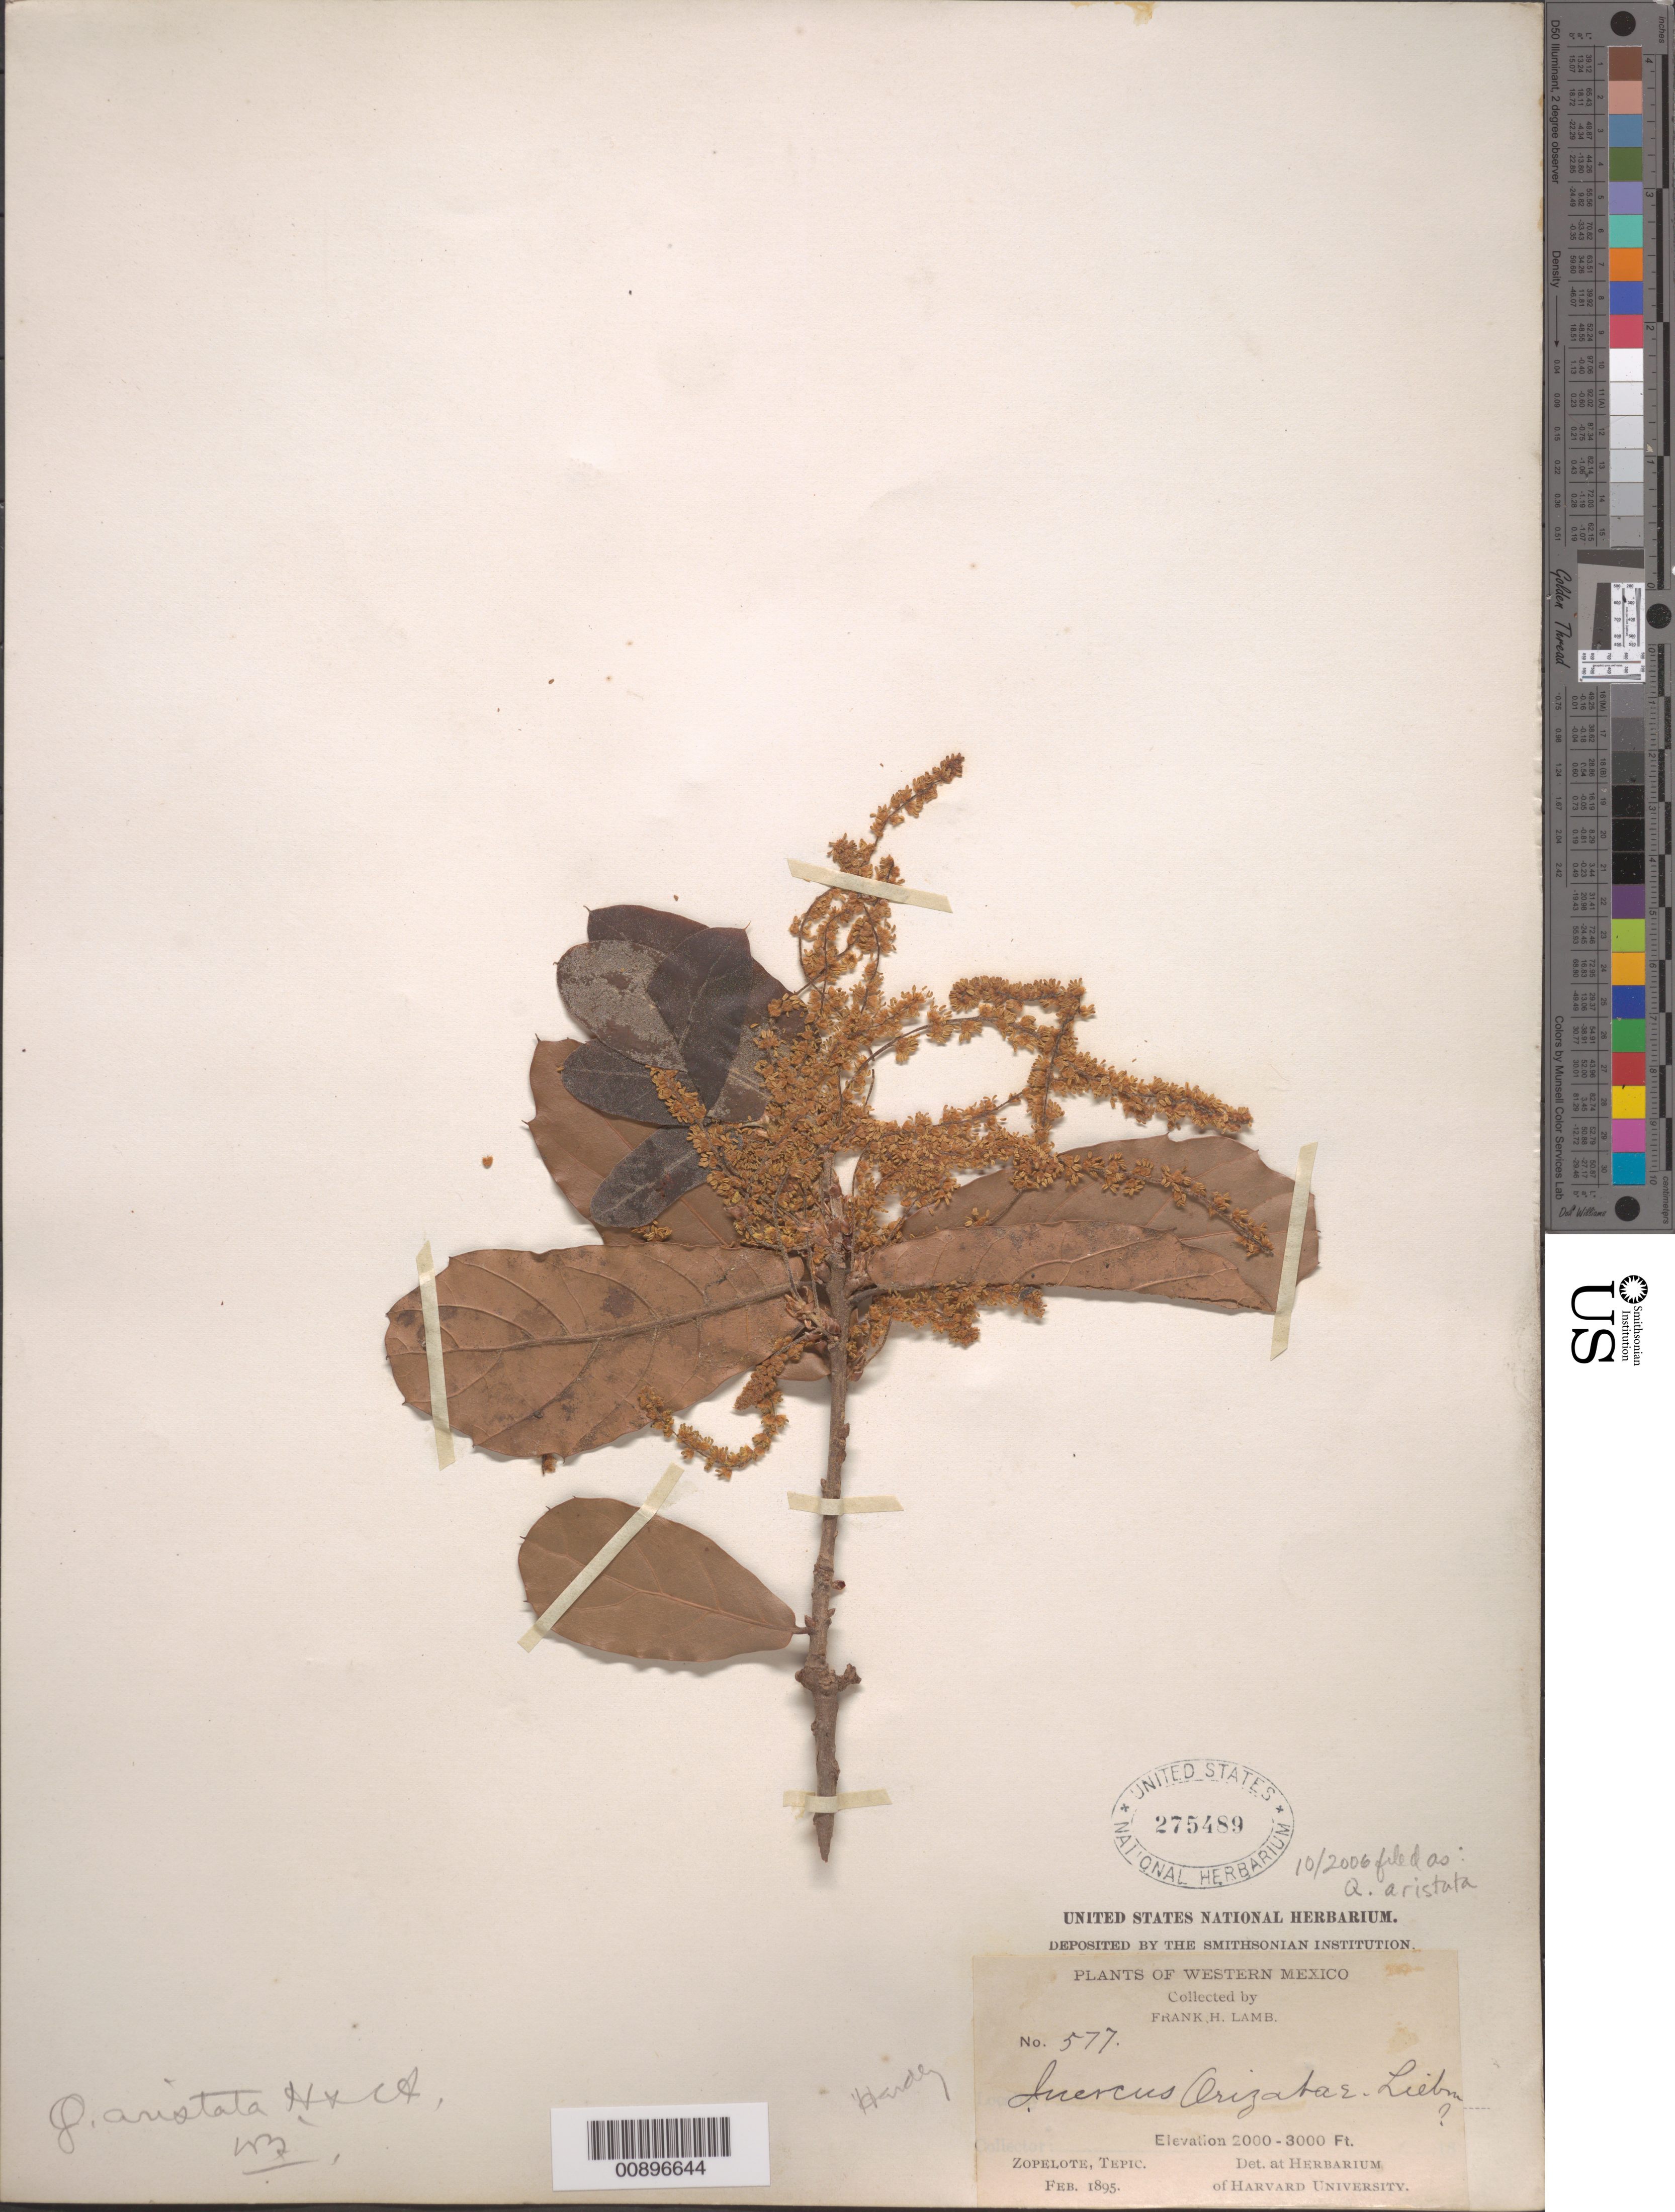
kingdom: Plantae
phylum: Tracheophyta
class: Magnoliopsida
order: Fagales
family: Fagaceae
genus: Quercus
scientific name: Quercus aristata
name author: Hook. & Arn.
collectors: F. H. Lamb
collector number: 577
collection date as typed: Feb 1895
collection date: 1895-02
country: Mexico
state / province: Nayarit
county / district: Ruíz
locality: Zopelote [El Zopilote], Tepic [now Nayarit].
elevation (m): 610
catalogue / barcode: US 275489